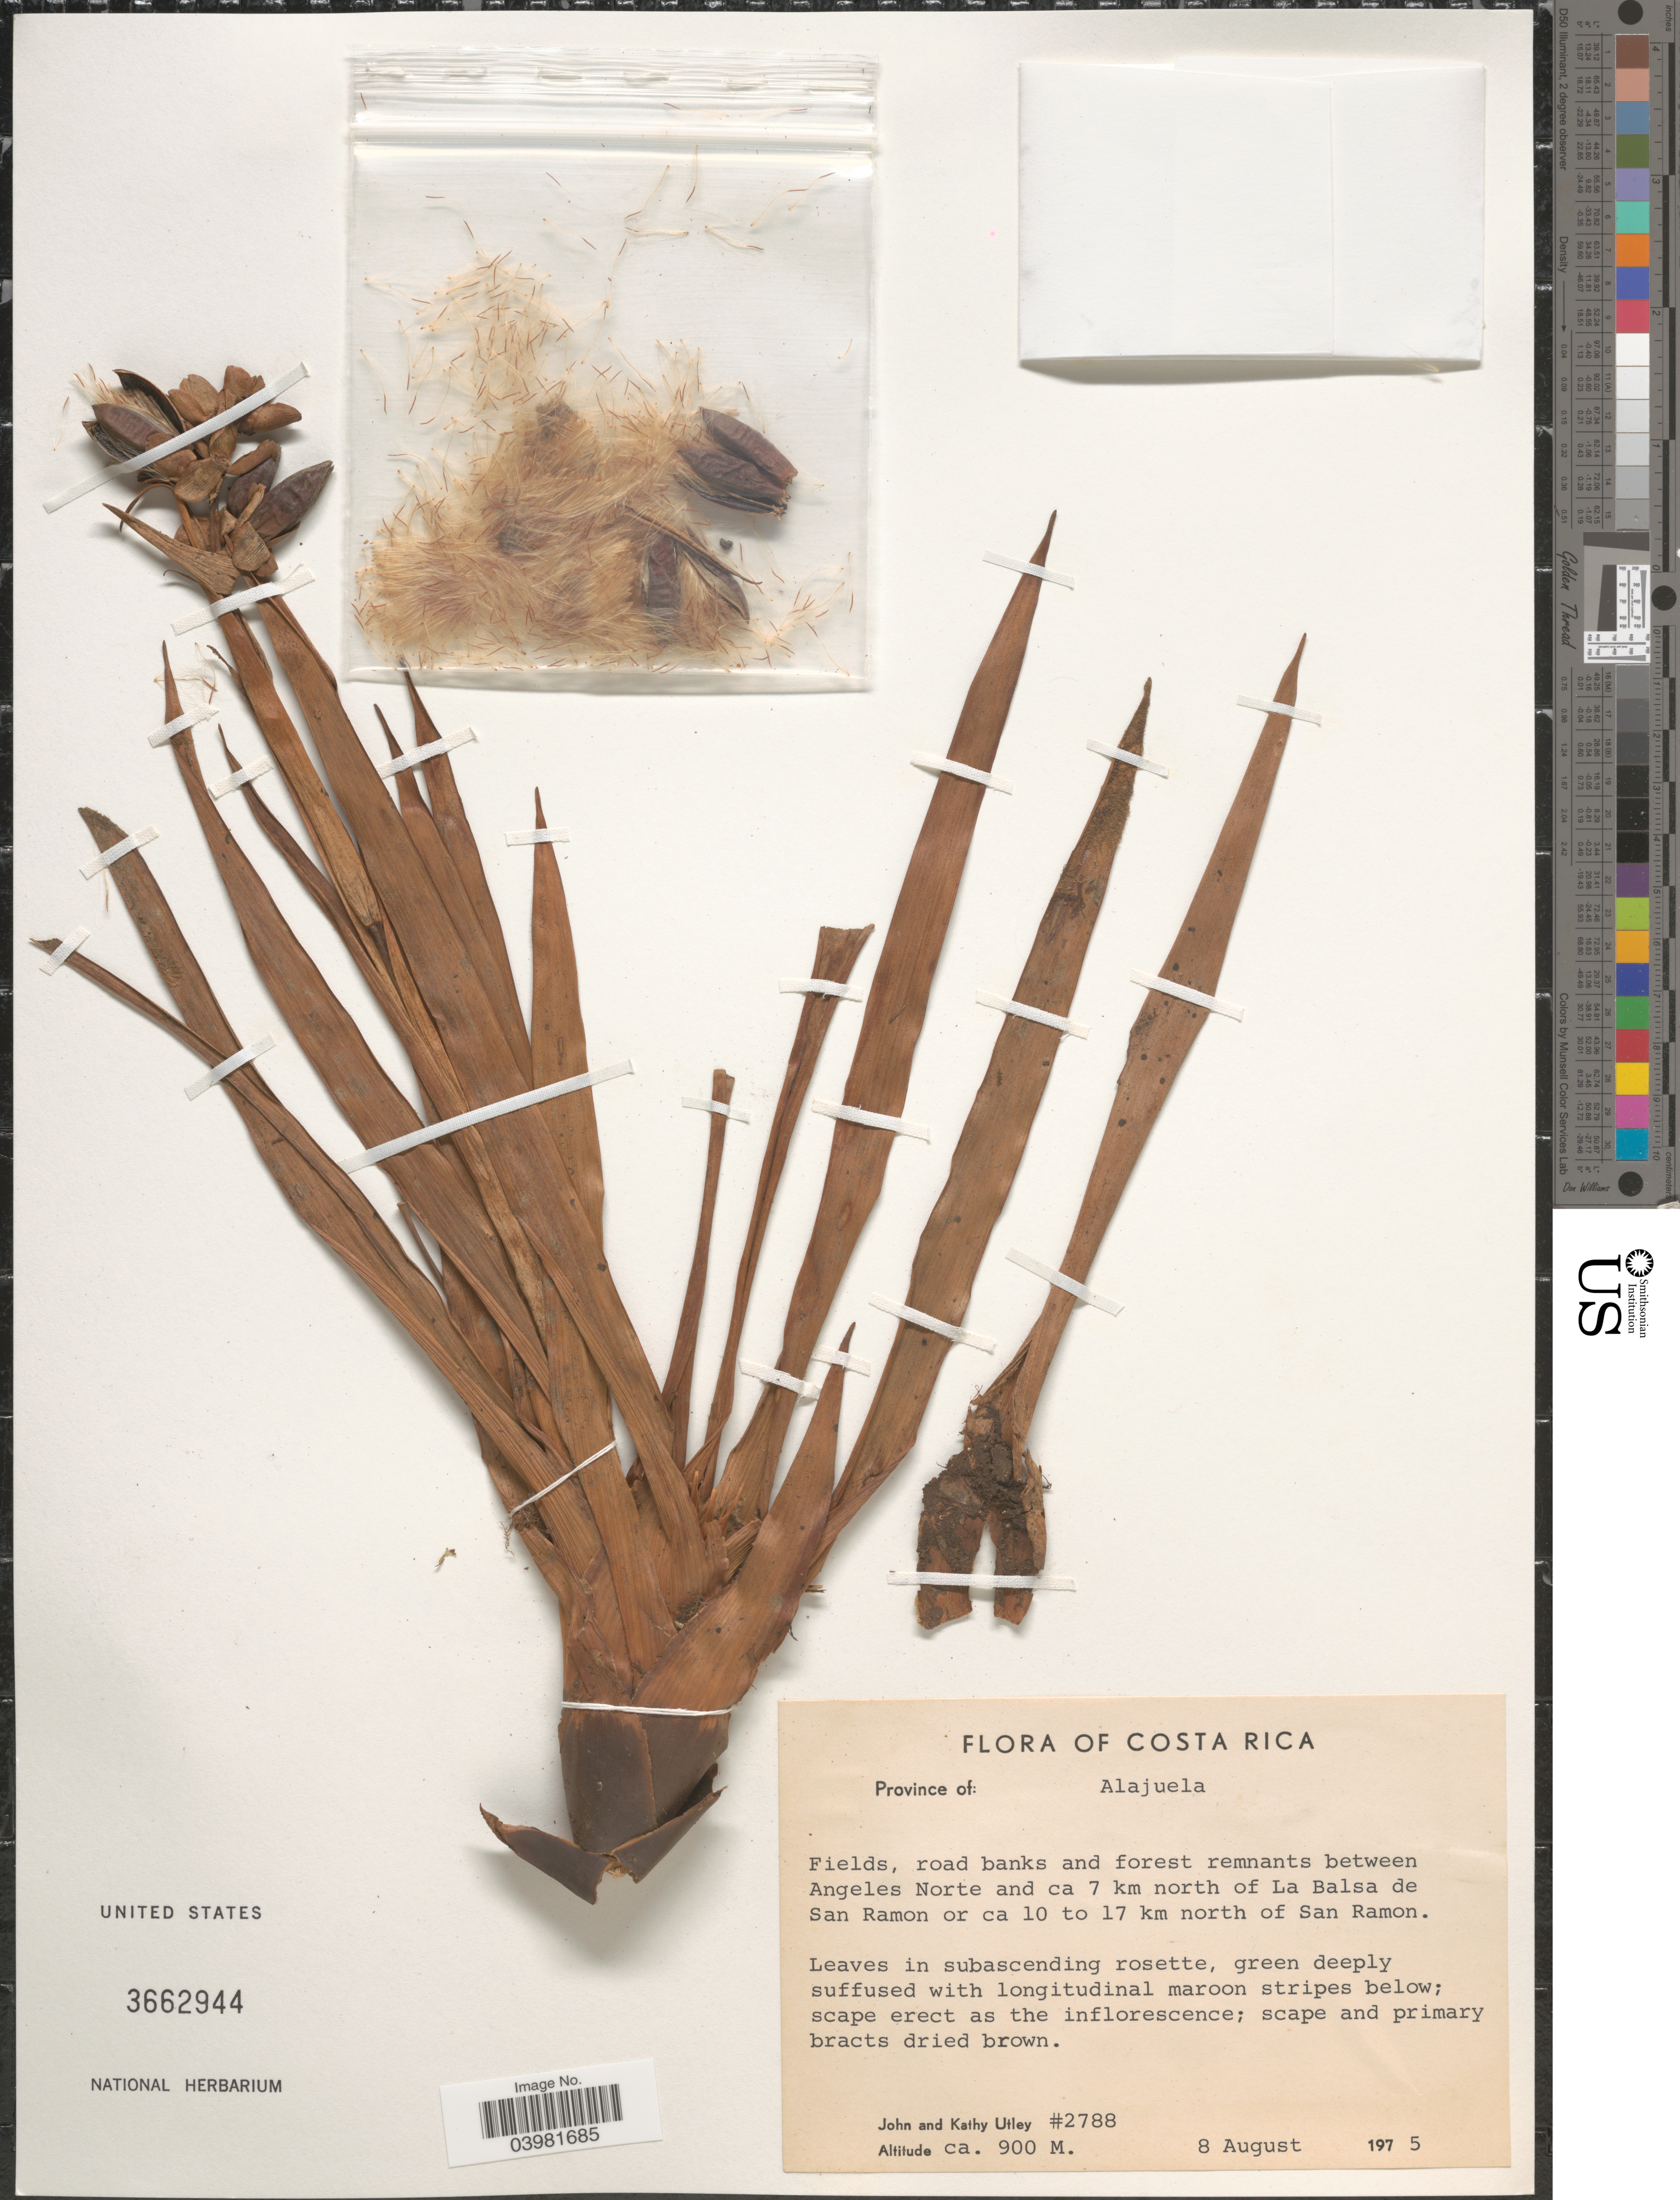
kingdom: Plantae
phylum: Tracheophyta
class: Liliopsida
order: Poales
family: Bromeliaceae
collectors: J. F. Utley & K. Burt-Utley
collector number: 2788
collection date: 1975-08-08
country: Costa Rica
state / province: Alajuela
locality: Fields, road banks and forest remnants between Angeles Norte and ca 7 km north of La Balsa de San Ramon or ca 10 to 17 km north of San Ramon.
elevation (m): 900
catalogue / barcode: US 3662944